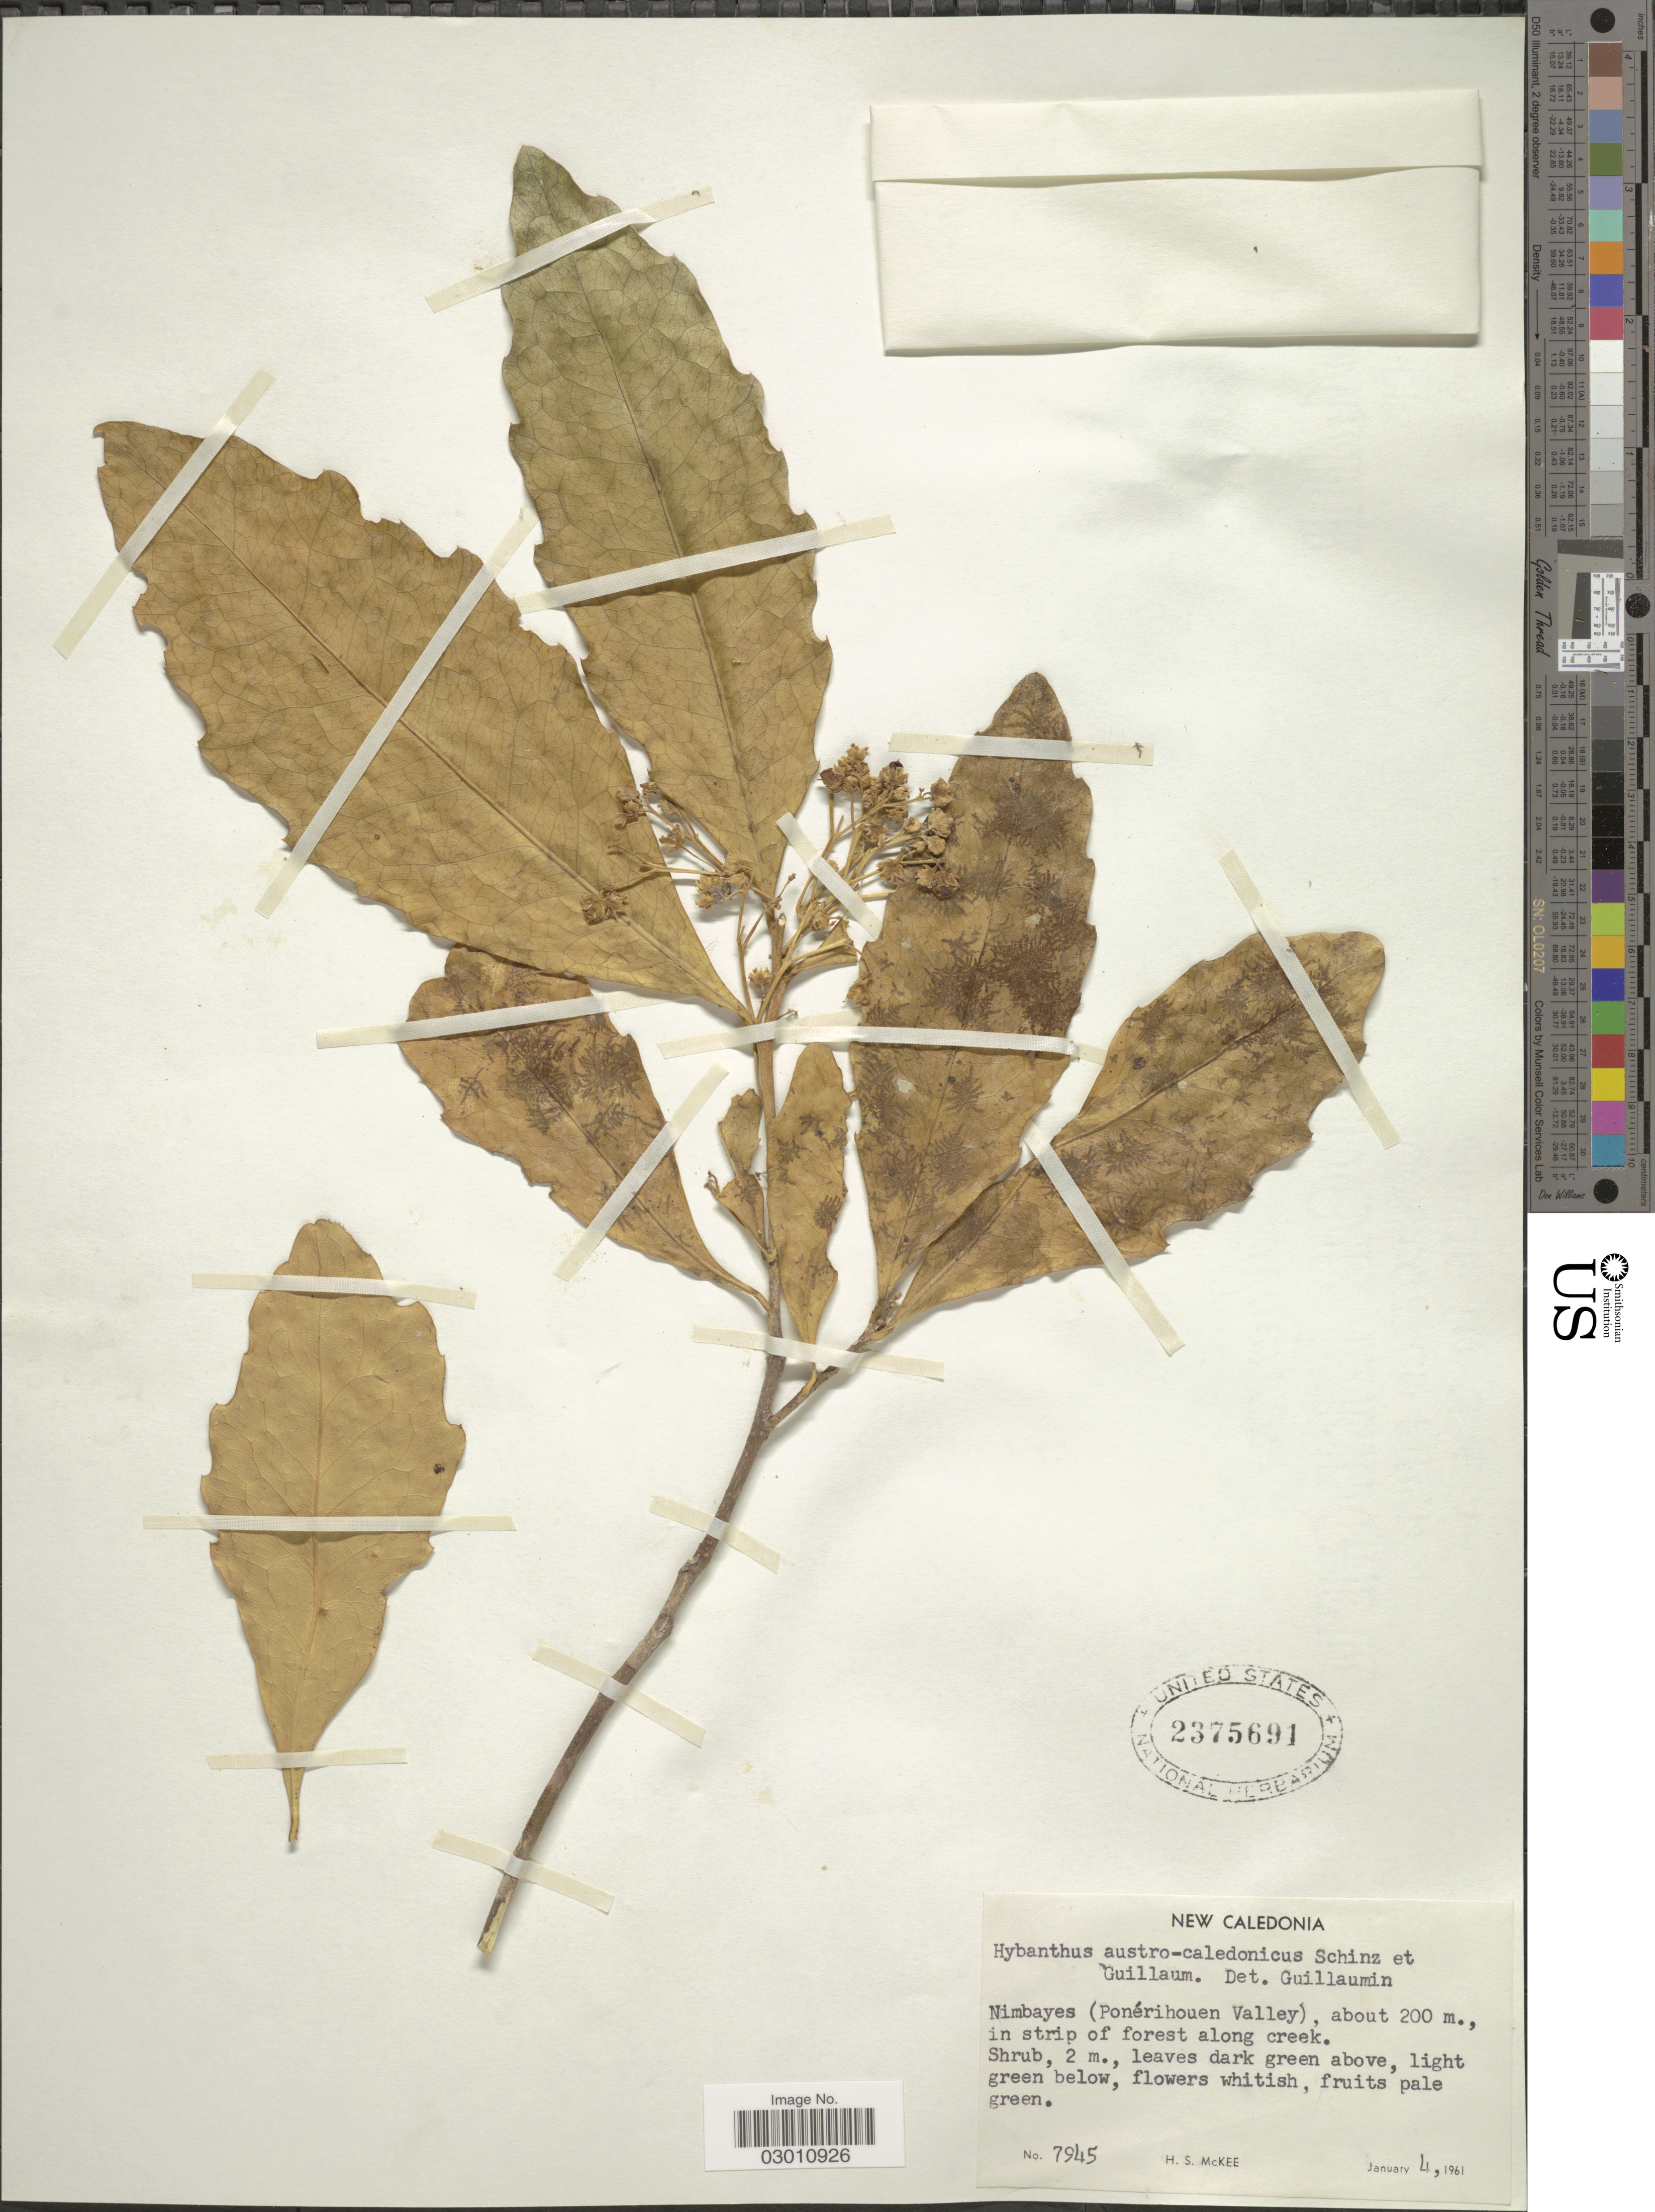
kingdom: Plantae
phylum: Tracheophyta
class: Magnoliopsida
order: Malpighiales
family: Violaceae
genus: Hybanthus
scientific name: Hybanthus austrocaledonicus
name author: (Vieill.) Melch.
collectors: H. S. McKee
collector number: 7945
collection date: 1961-01-04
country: New Caledonia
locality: Nimbayes (Ponérihouen Valley), in strip of forest along creek.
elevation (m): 200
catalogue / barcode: US 2375691